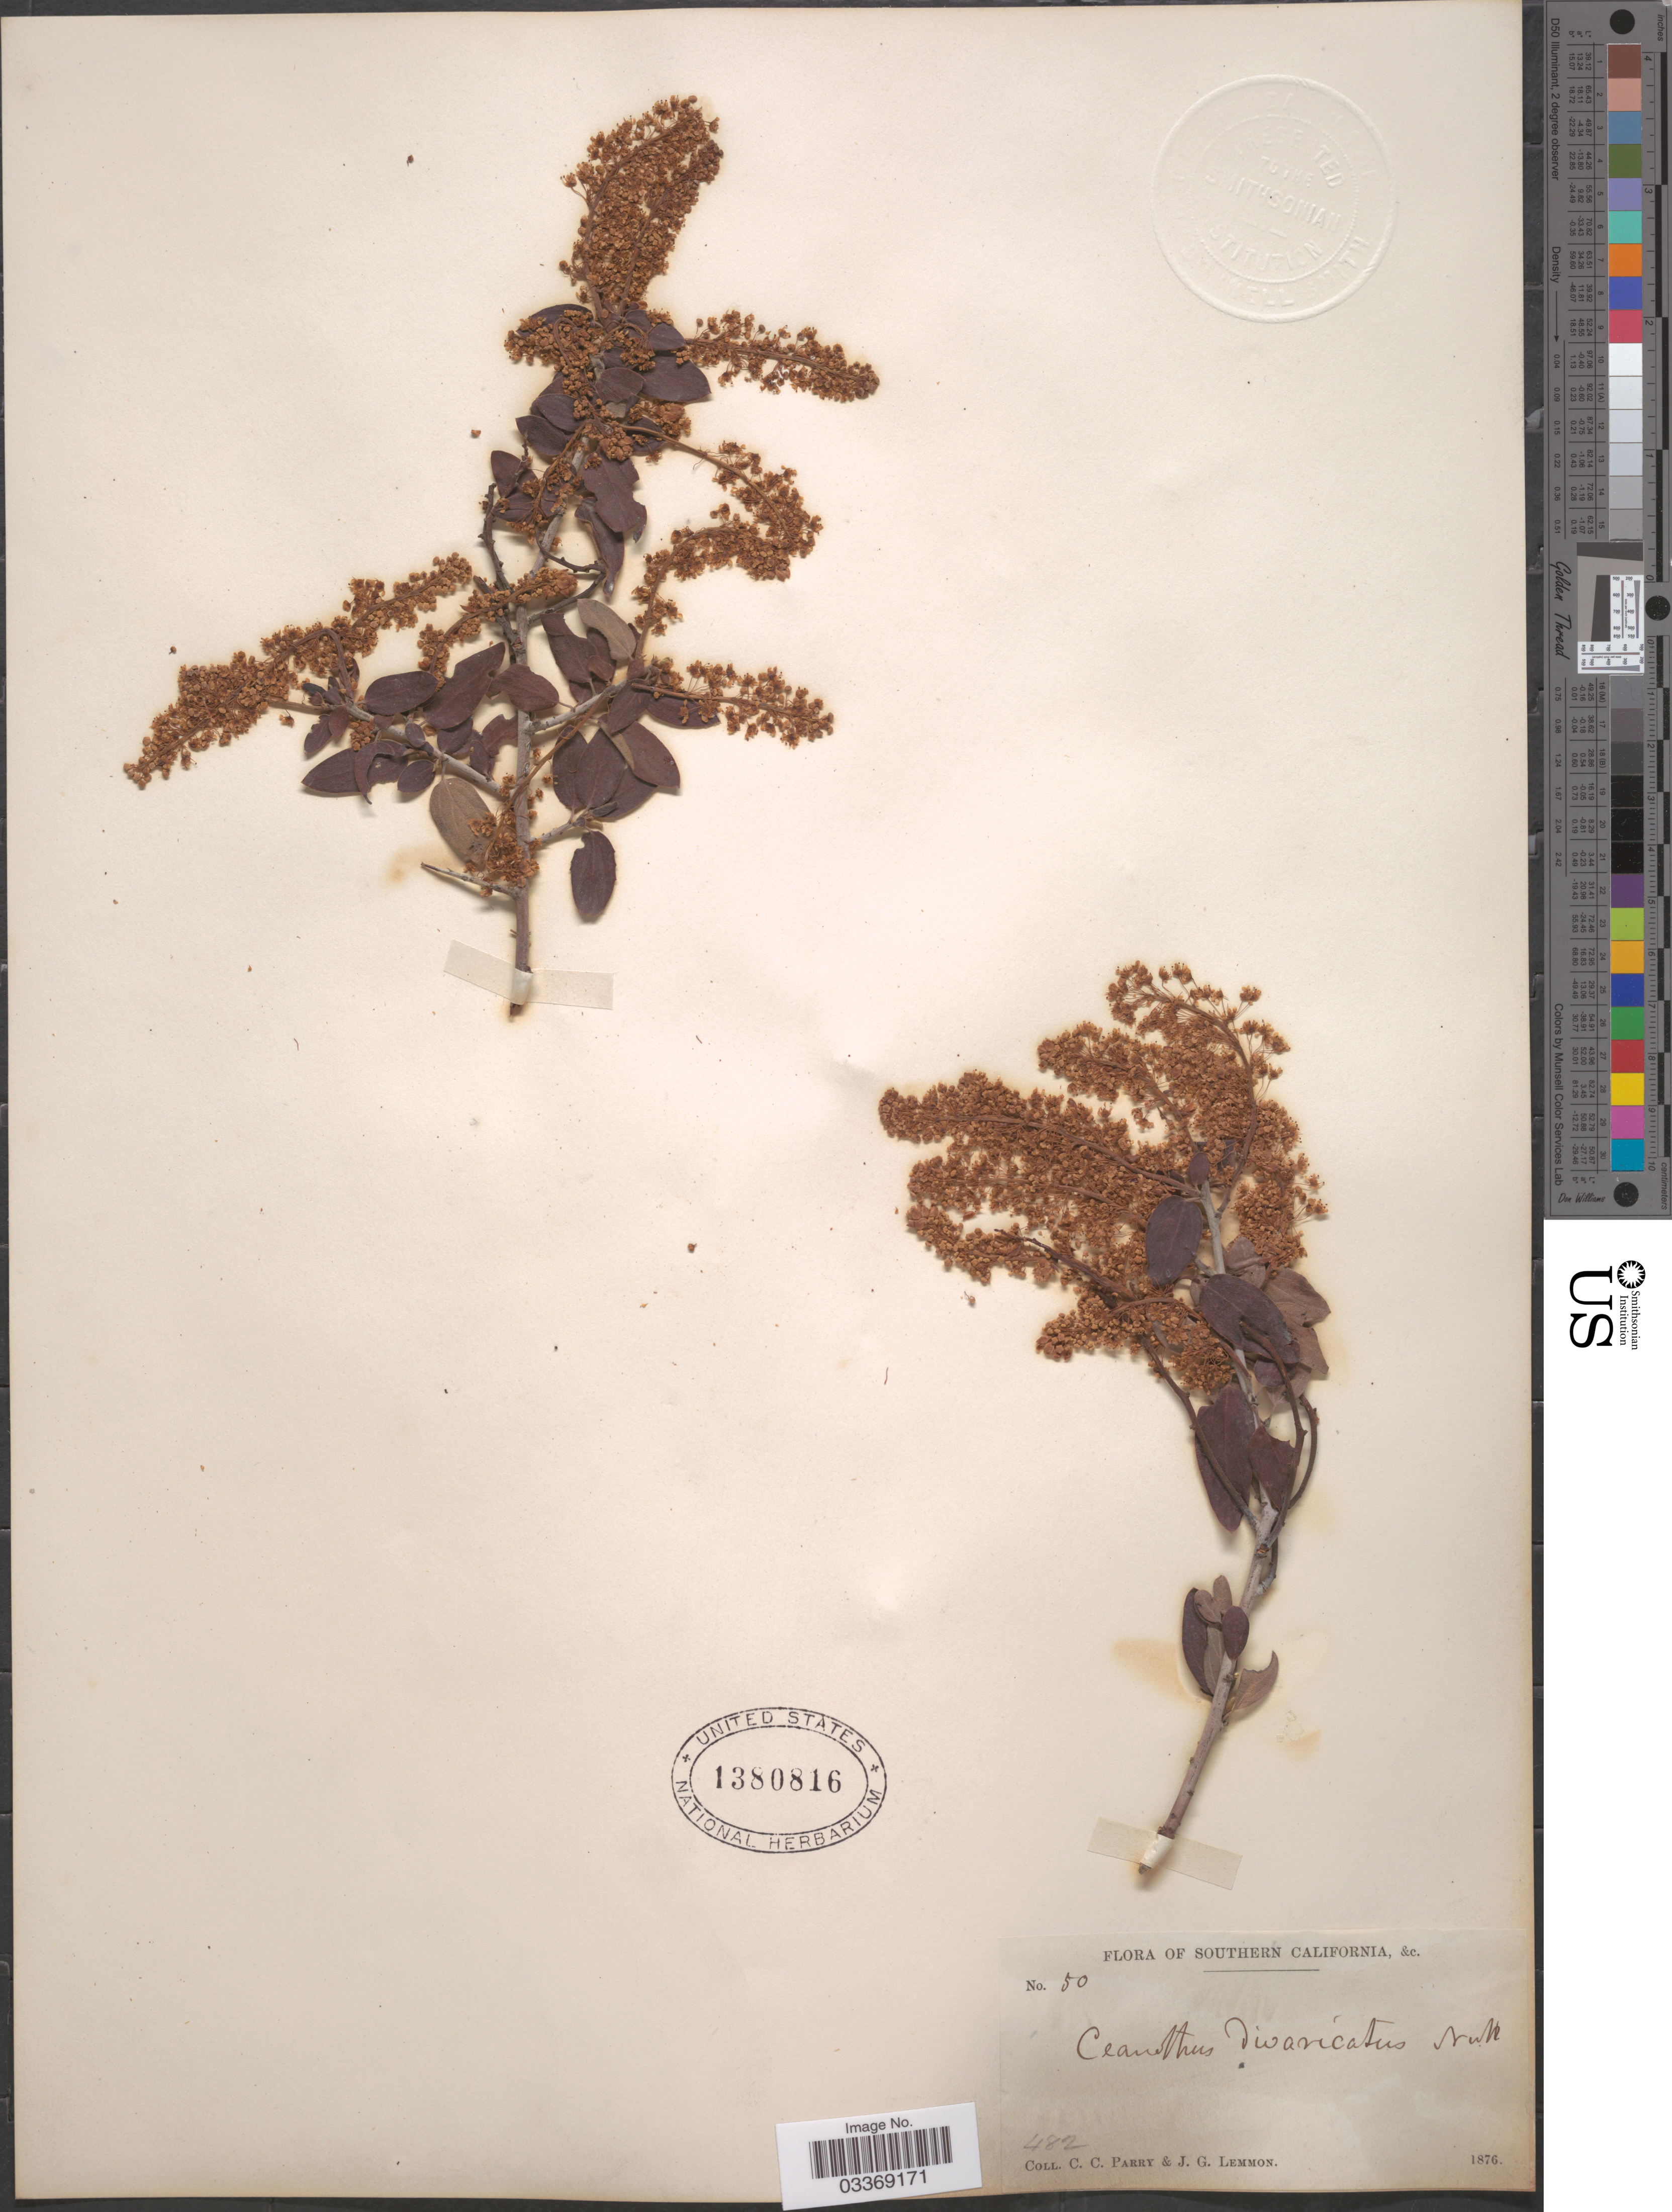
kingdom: Plantae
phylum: Tracheophyta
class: Magnoliopsida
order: Rosales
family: Rhamnaceae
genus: Ceanothus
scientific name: Ceanothus divaricatus var. eglandulosus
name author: Torr.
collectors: C. C. Parry & J. Lemmon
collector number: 50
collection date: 1876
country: United States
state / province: California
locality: Southern California.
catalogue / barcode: US 1380816